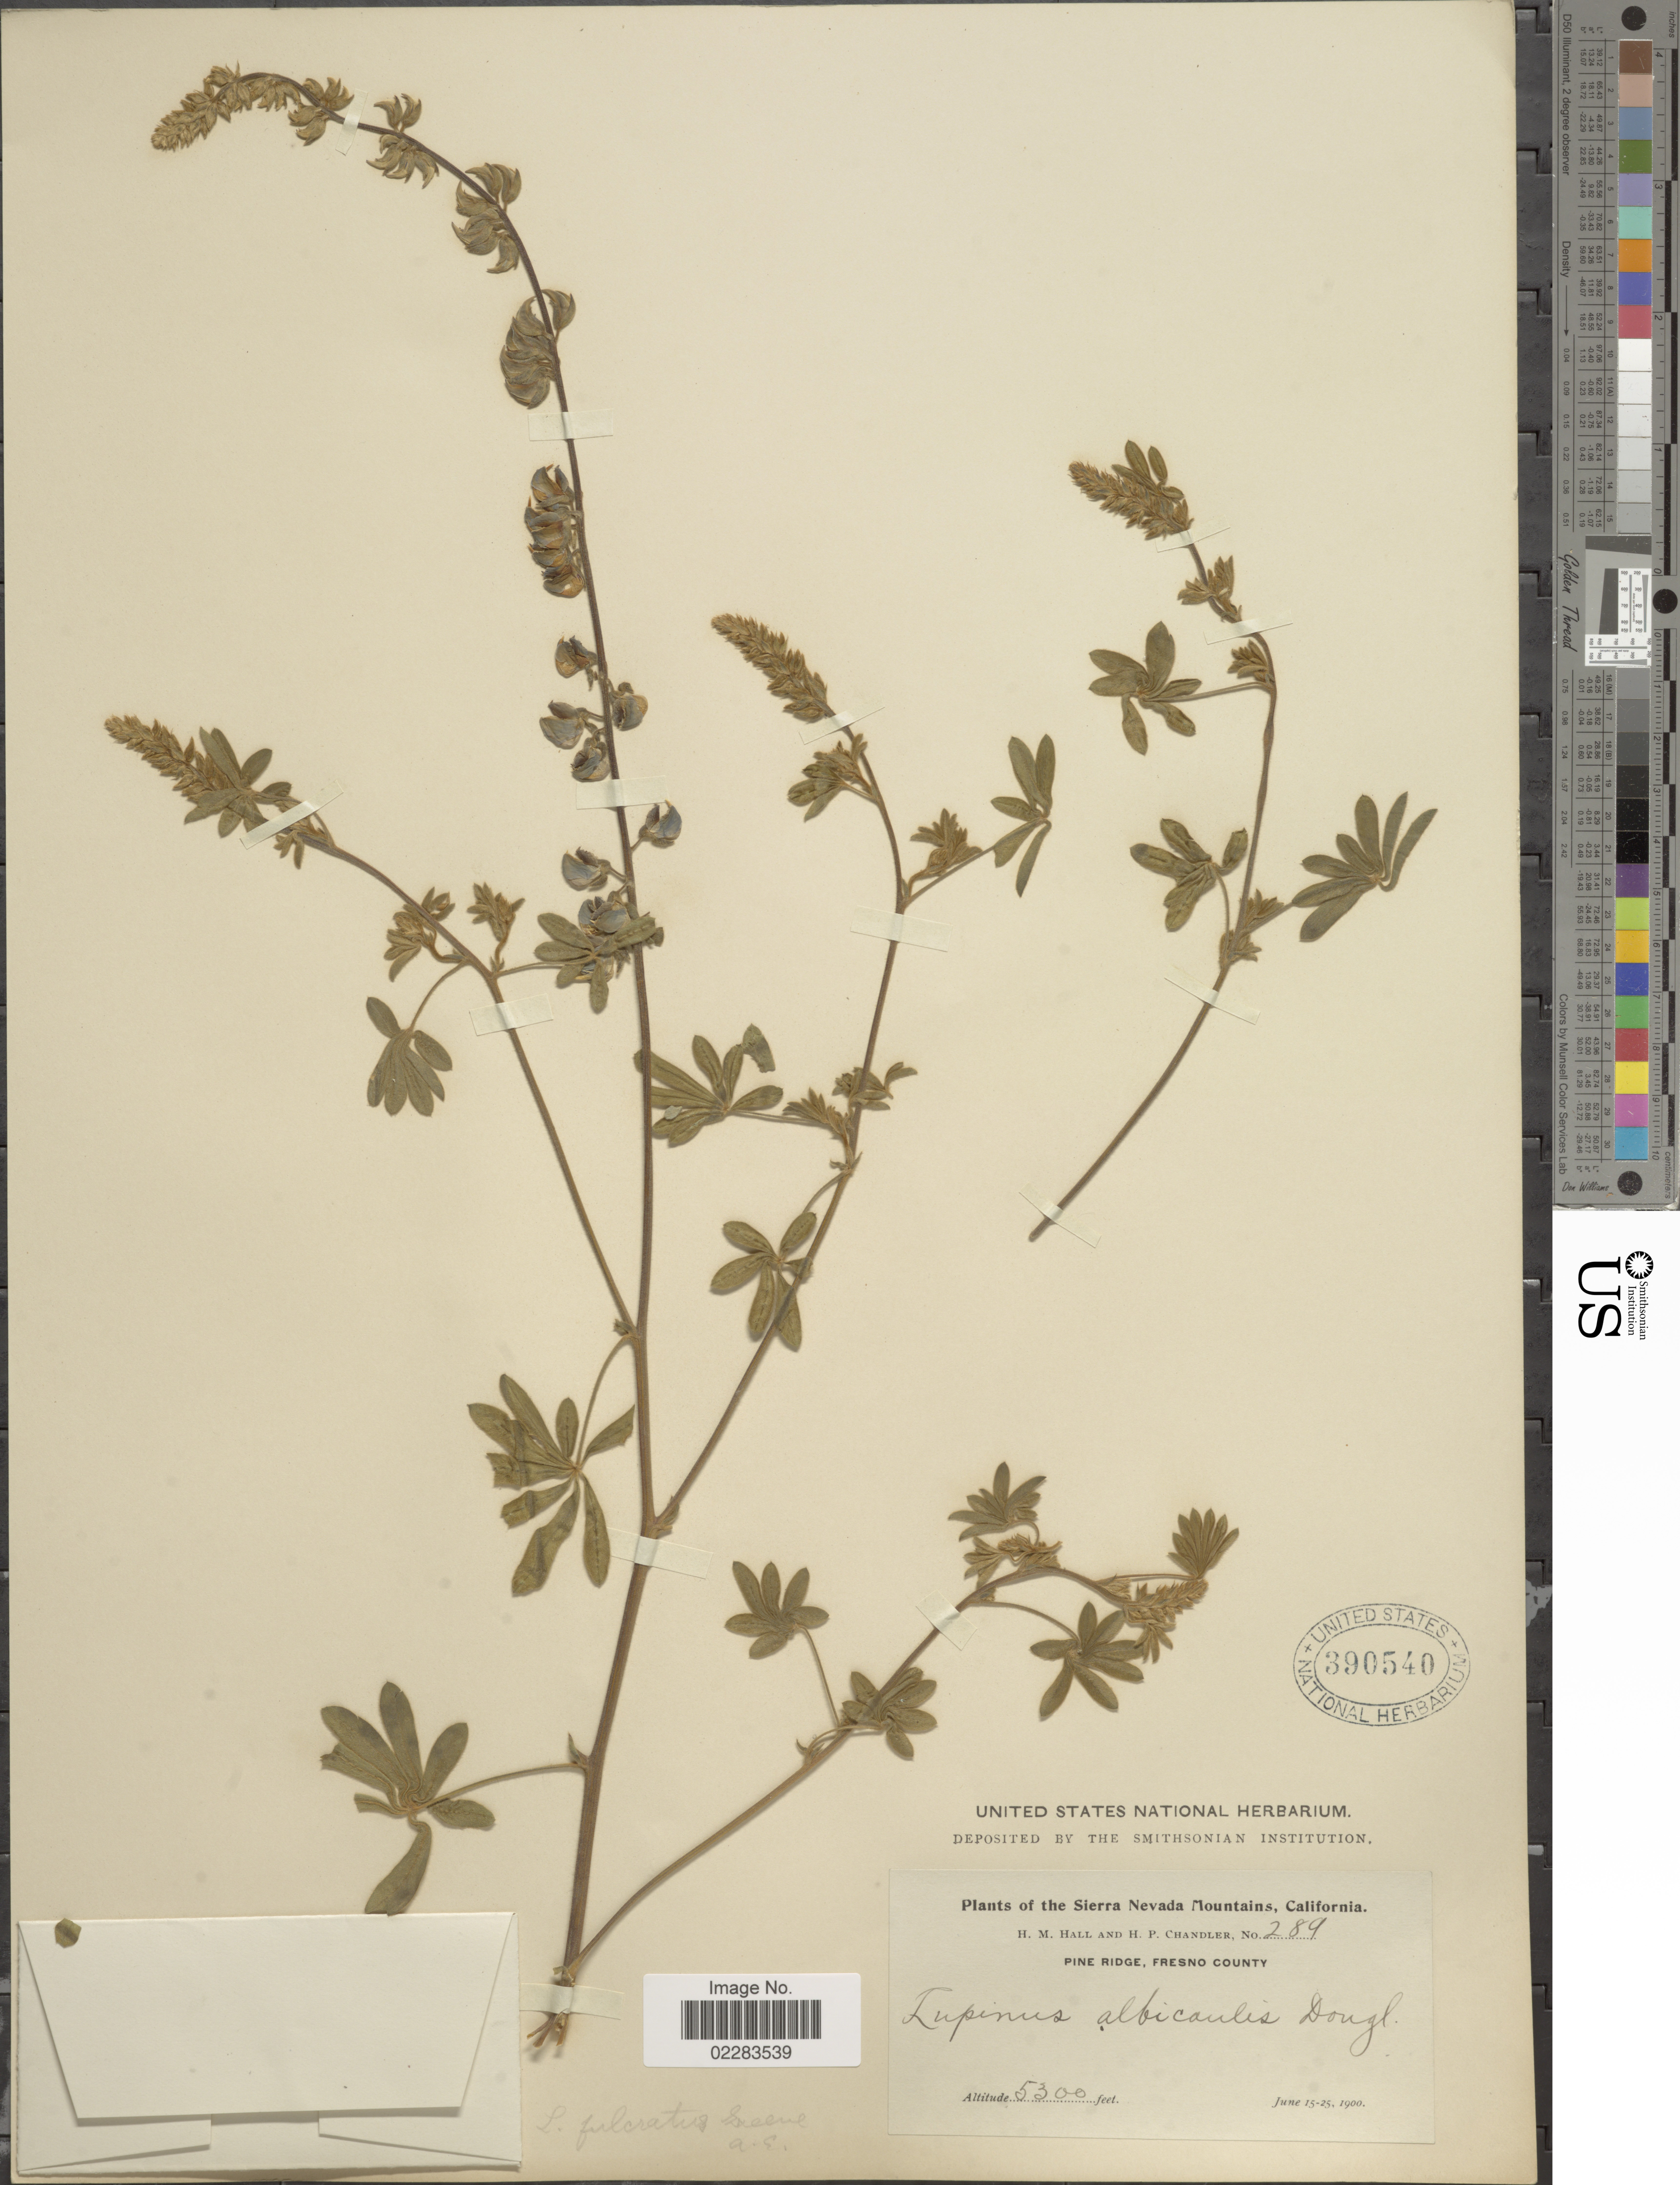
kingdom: Plantae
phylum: Tracheophyta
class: Magnoliopsida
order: Fabales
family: Fabaceae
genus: Lupinus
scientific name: Lupinus albicaulis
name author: Douglas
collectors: H. M. Hall & H. Chandler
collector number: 289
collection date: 1900-06-15/1900-06-25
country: United States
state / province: California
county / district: Fresno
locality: Sierra Nevada Mountains. Pine Ridge, Fresno County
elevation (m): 1615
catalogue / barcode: US 390540